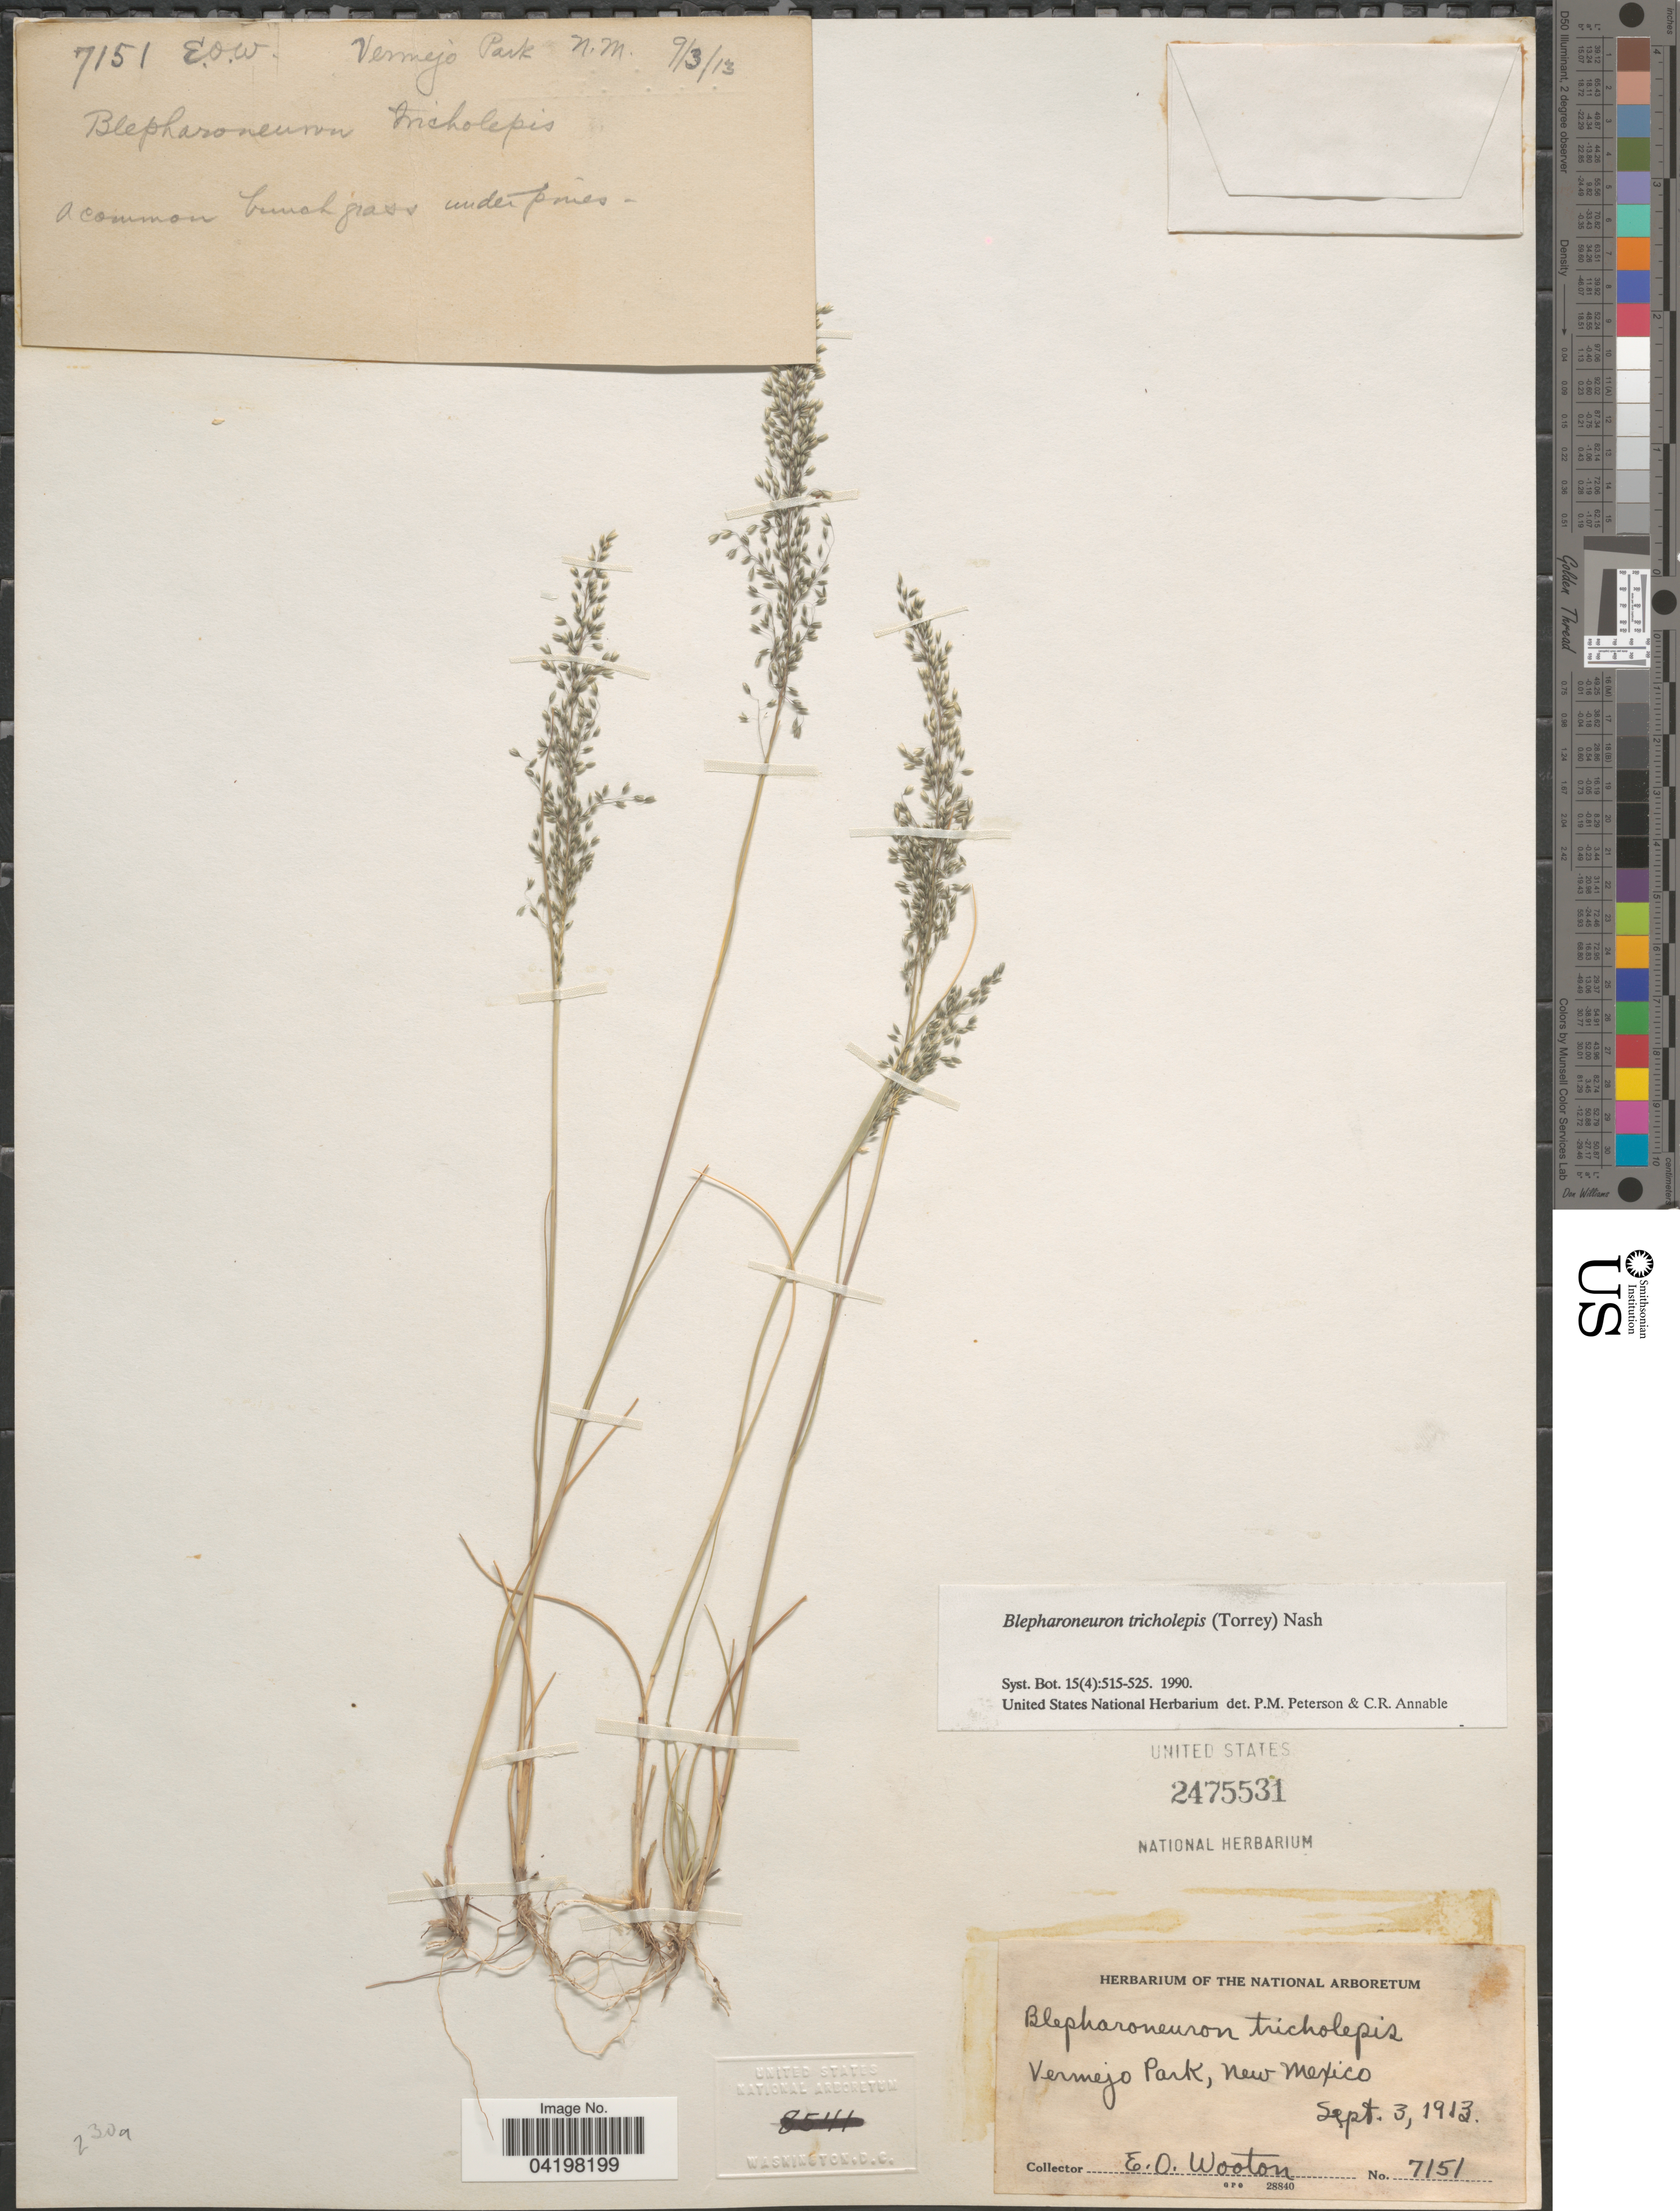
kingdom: Plantae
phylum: Tracheophyta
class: Liliopsida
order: Poales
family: Poaceae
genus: Muhlenbergia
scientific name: Muhlenbergia tricholepis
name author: (Torr.) Columbus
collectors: E. O. Wooton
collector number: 7151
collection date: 1913-09-03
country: United States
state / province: New Mexico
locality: Vermejo Park.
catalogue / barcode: US 2475531